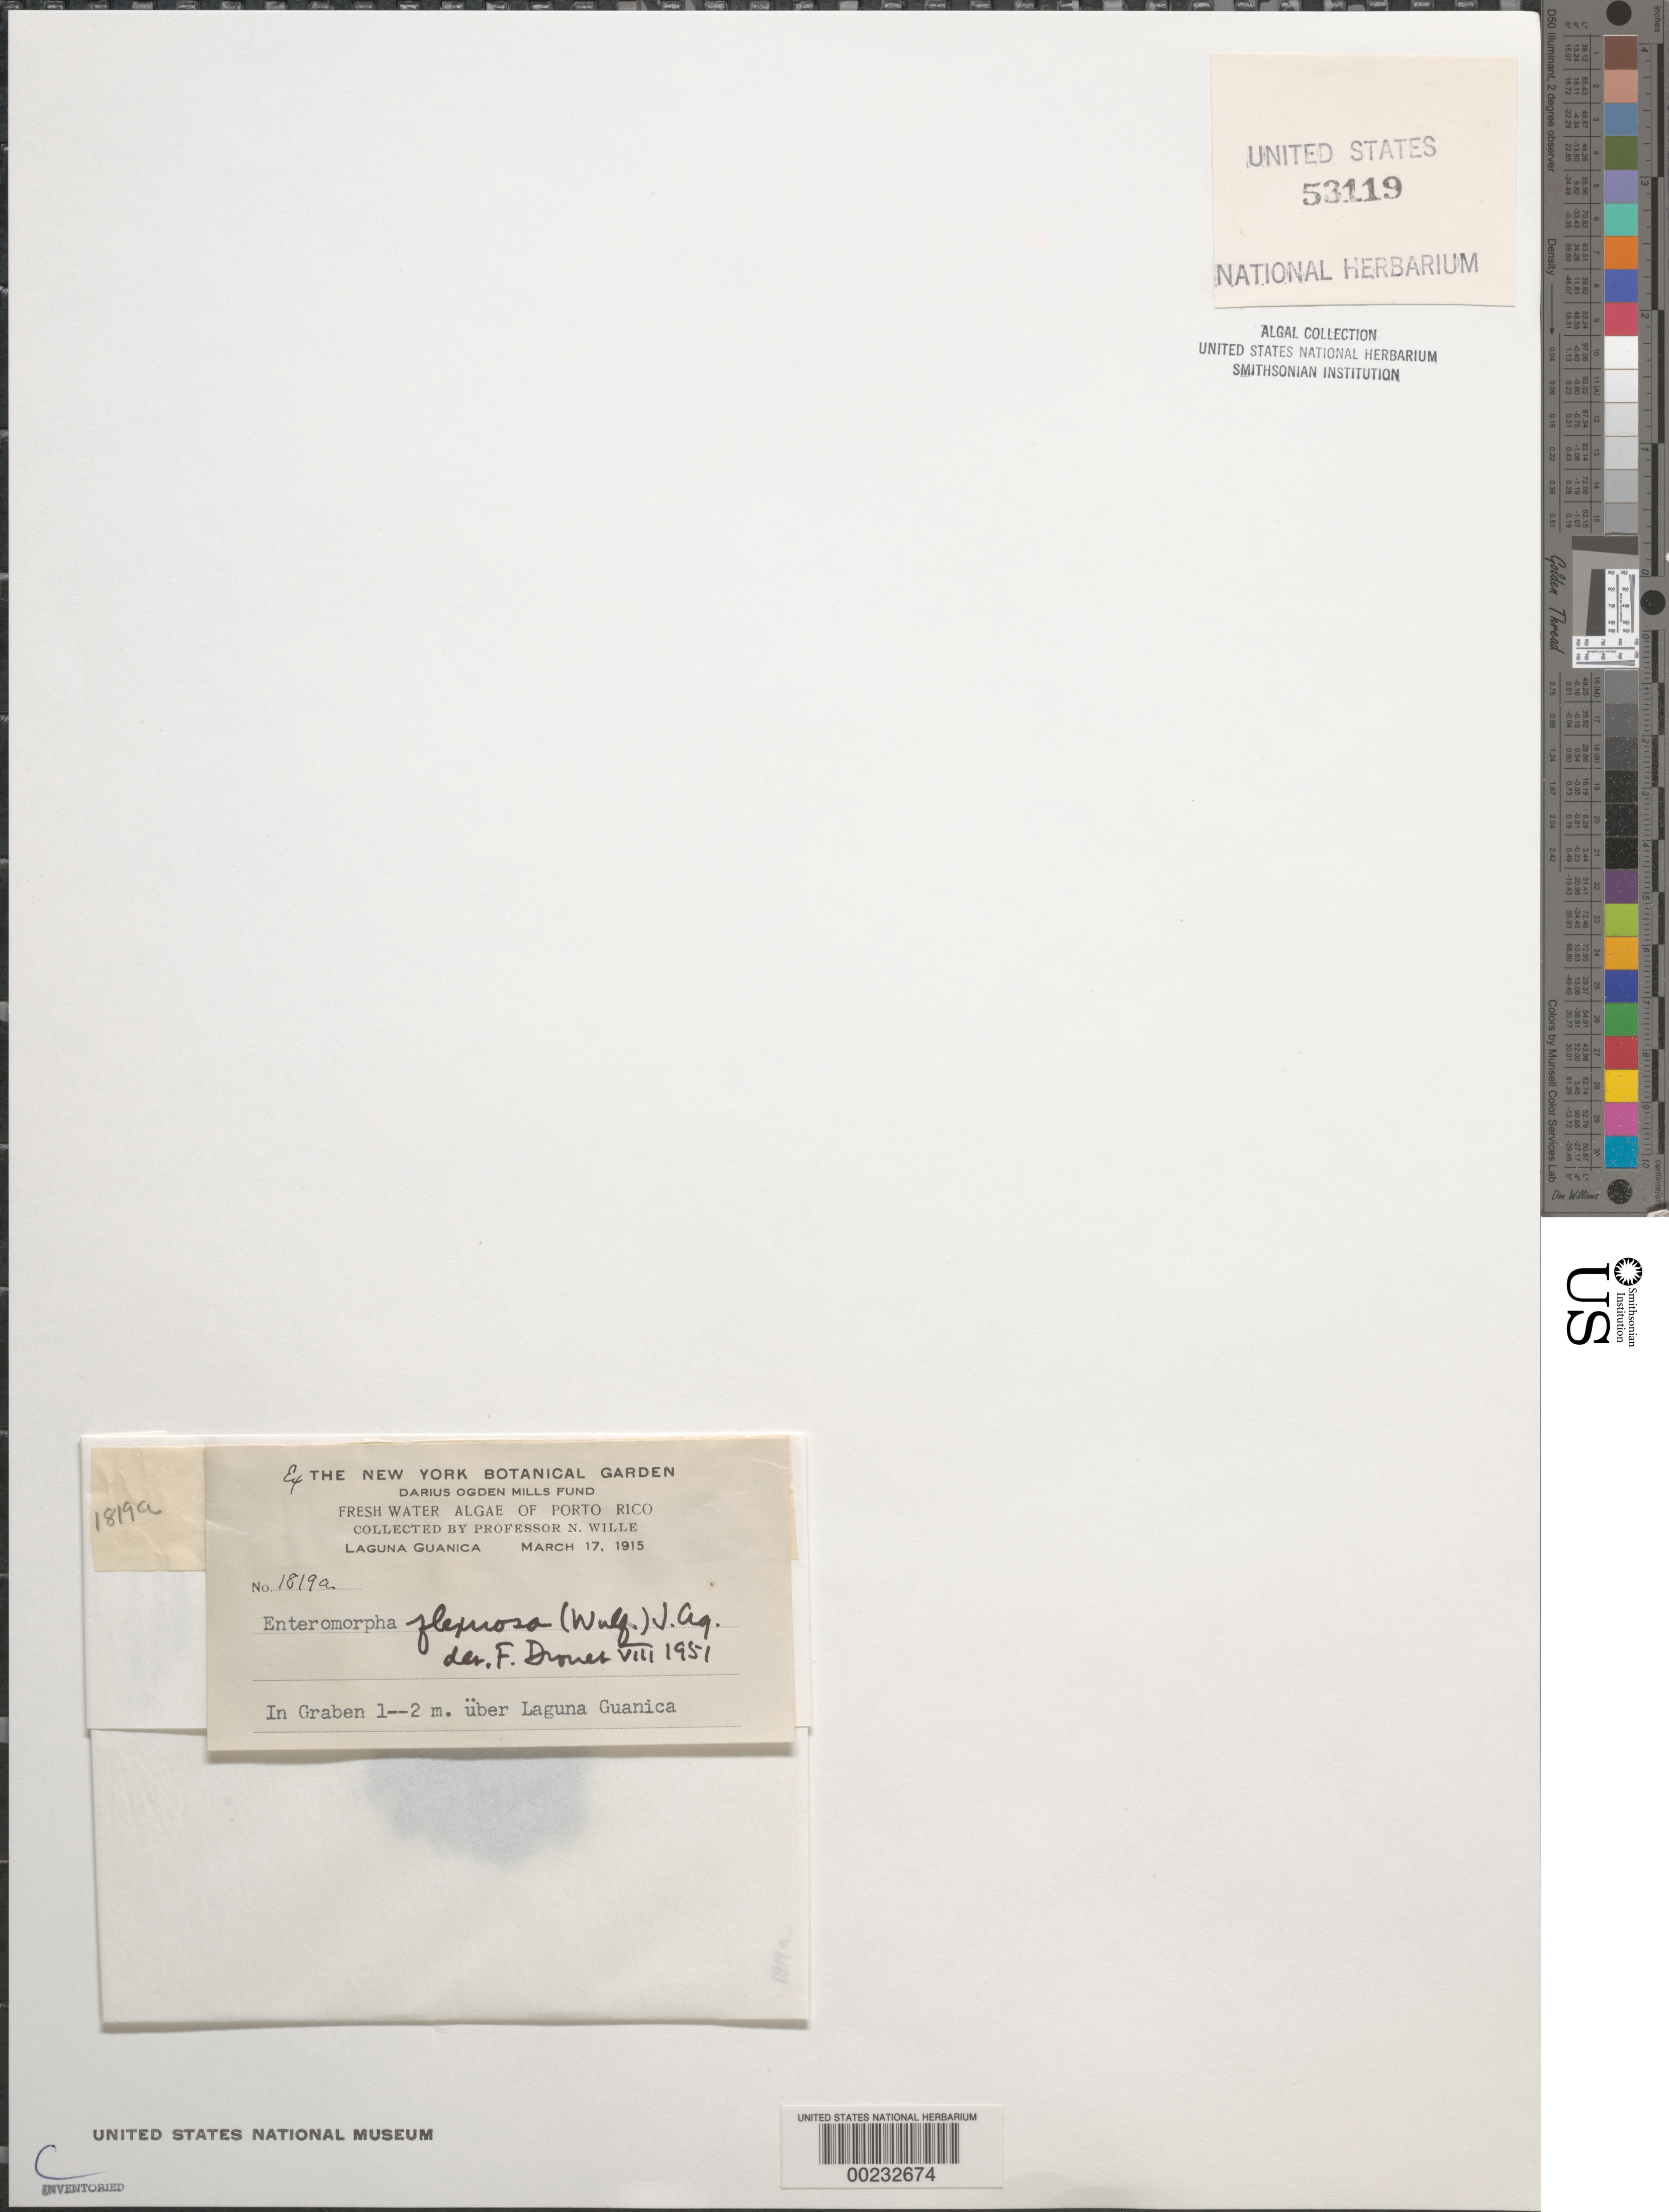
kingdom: Plantae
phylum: Chlorophyta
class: Ulvophyceae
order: Ulvales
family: Ulvaceae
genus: Ulva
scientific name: Ulva flexuosa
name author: Wulfen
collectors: N. Wille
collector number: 1819a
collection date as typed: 17 Mar 1915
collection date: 1915-03-17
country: Puerto Rico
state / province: Guanica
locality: Laguna guanica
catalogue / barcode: US 53119